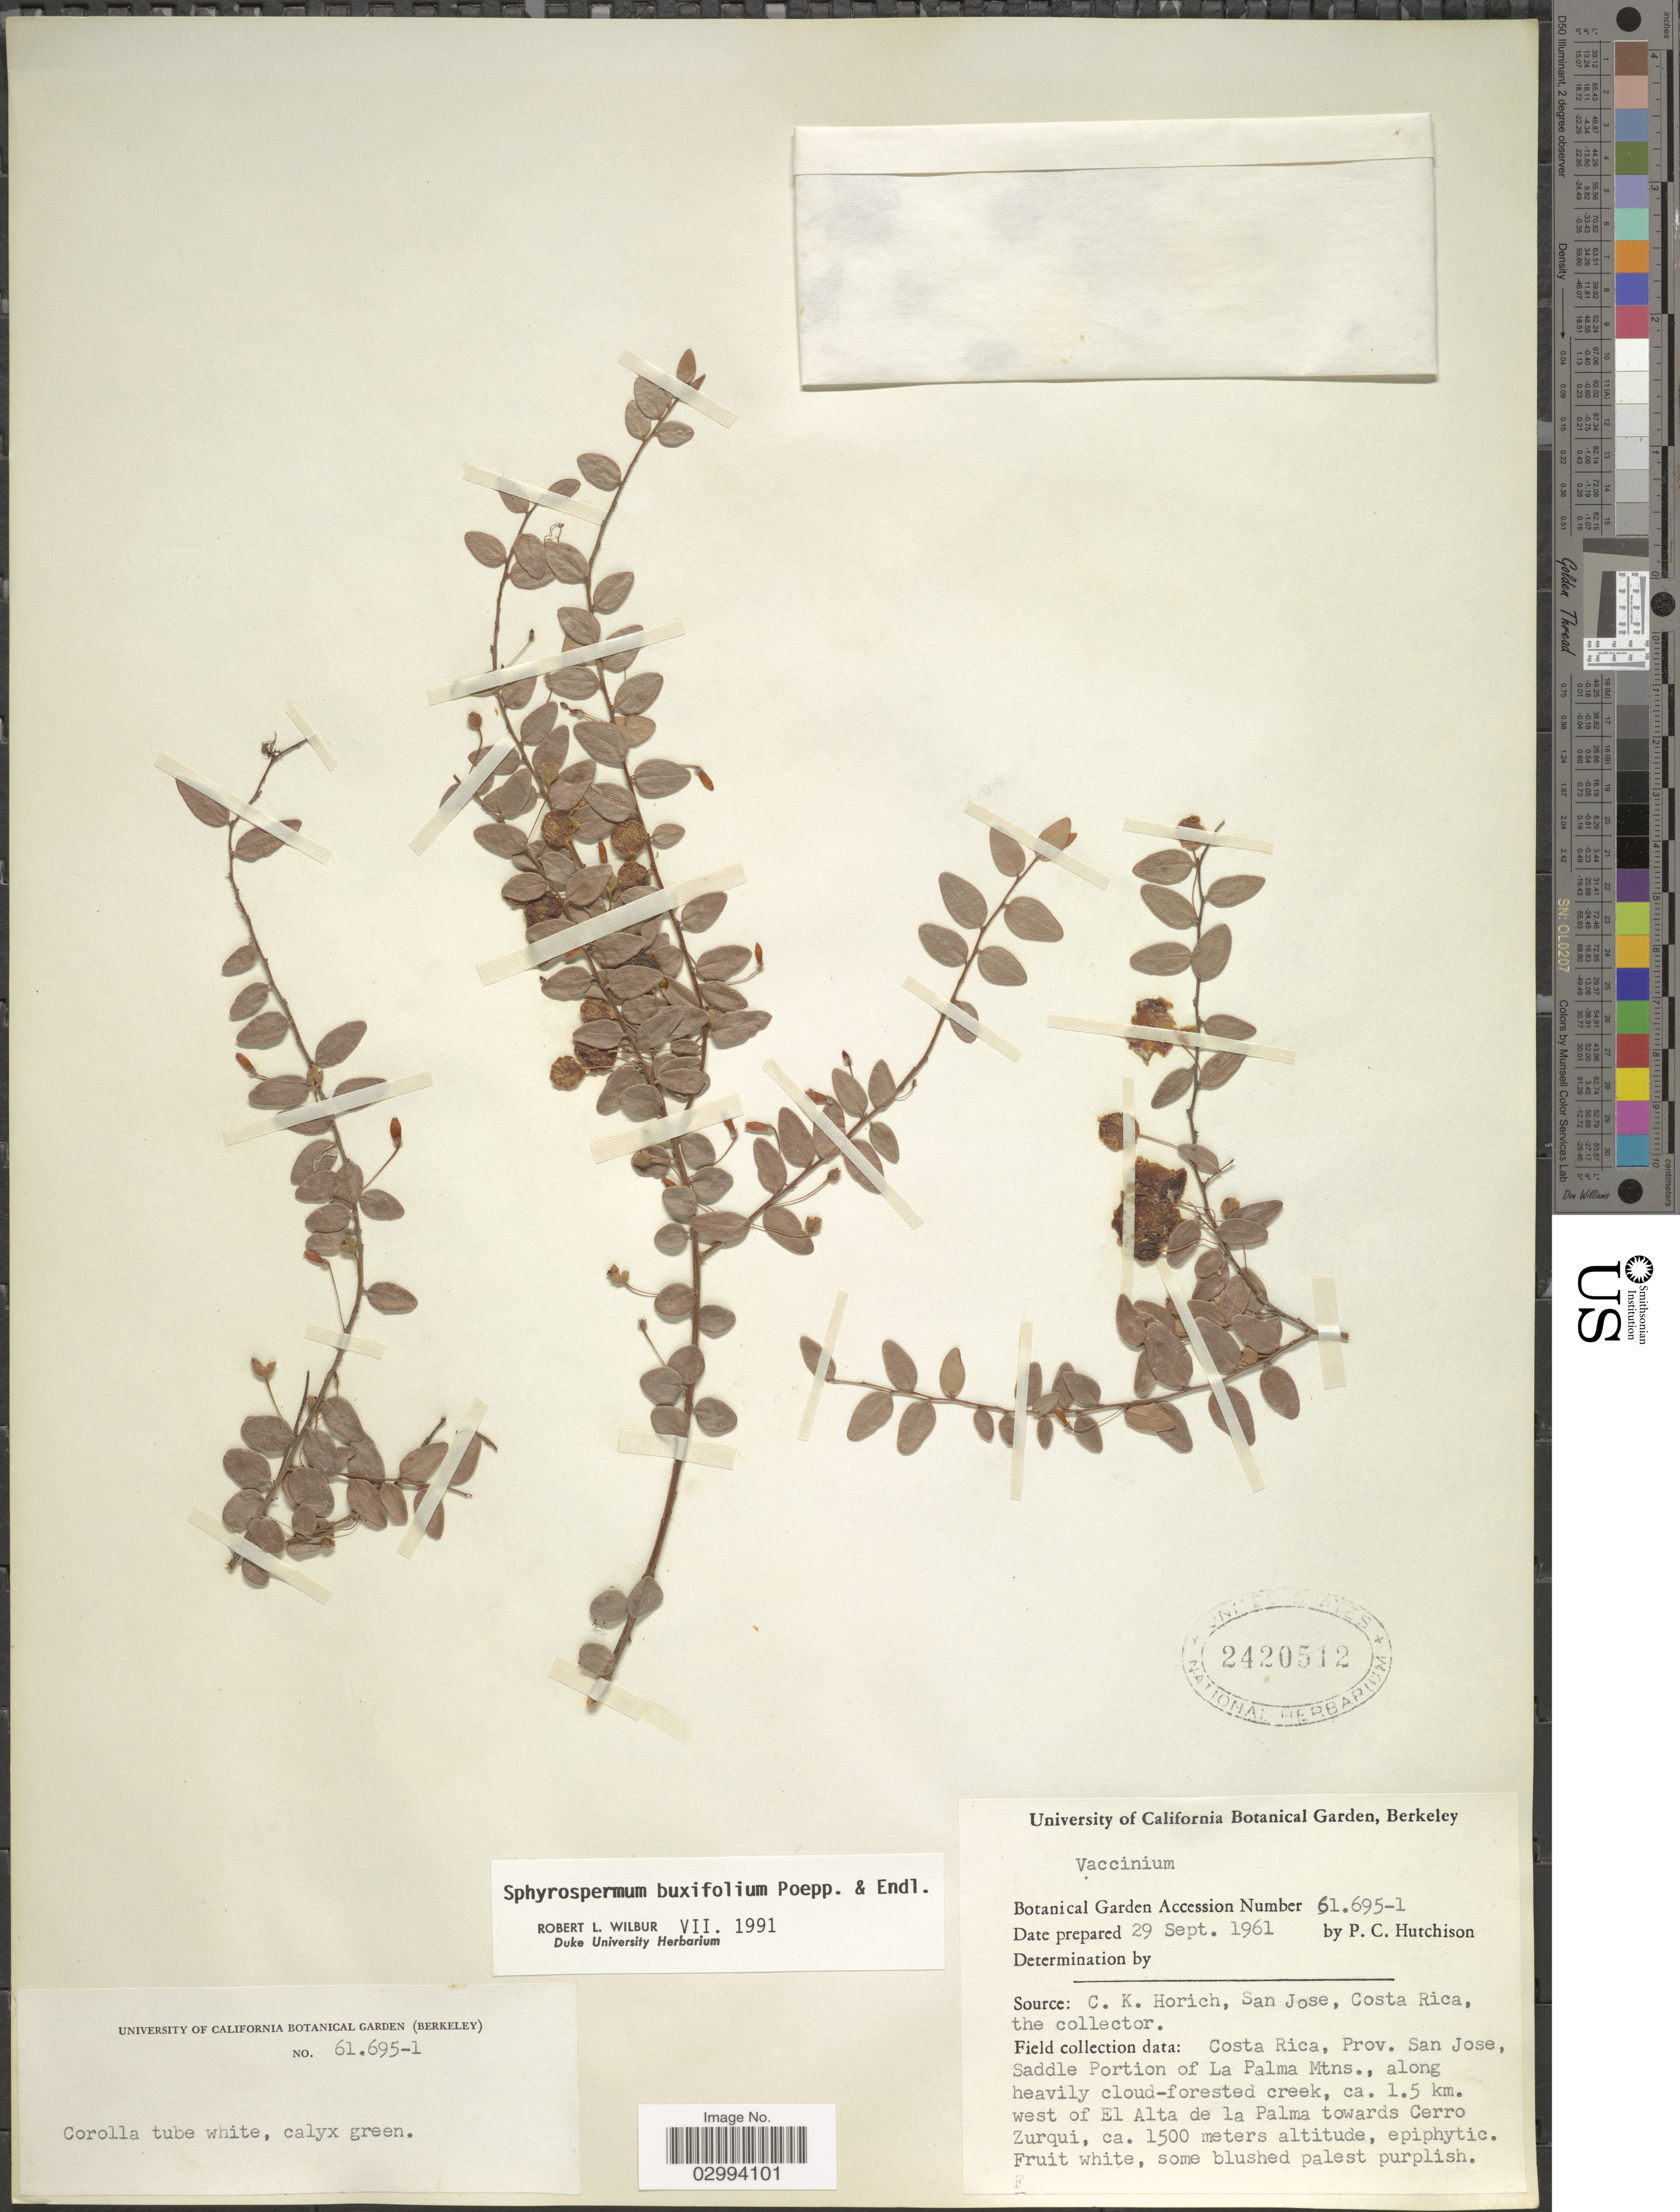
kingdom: Plantae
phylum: Tracheophyta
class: Magnoliopsida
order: Ericales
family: Ericaceae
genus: Sphyrospermum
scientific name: Sphyrospermum buxifolium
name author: Poepp. & Endl.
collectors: P. C. Hutchison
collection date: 1961-09-29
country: United States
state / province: California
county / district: Alameda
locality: University of California Botanical Garden, Berkeley.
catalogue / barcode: US 2420512